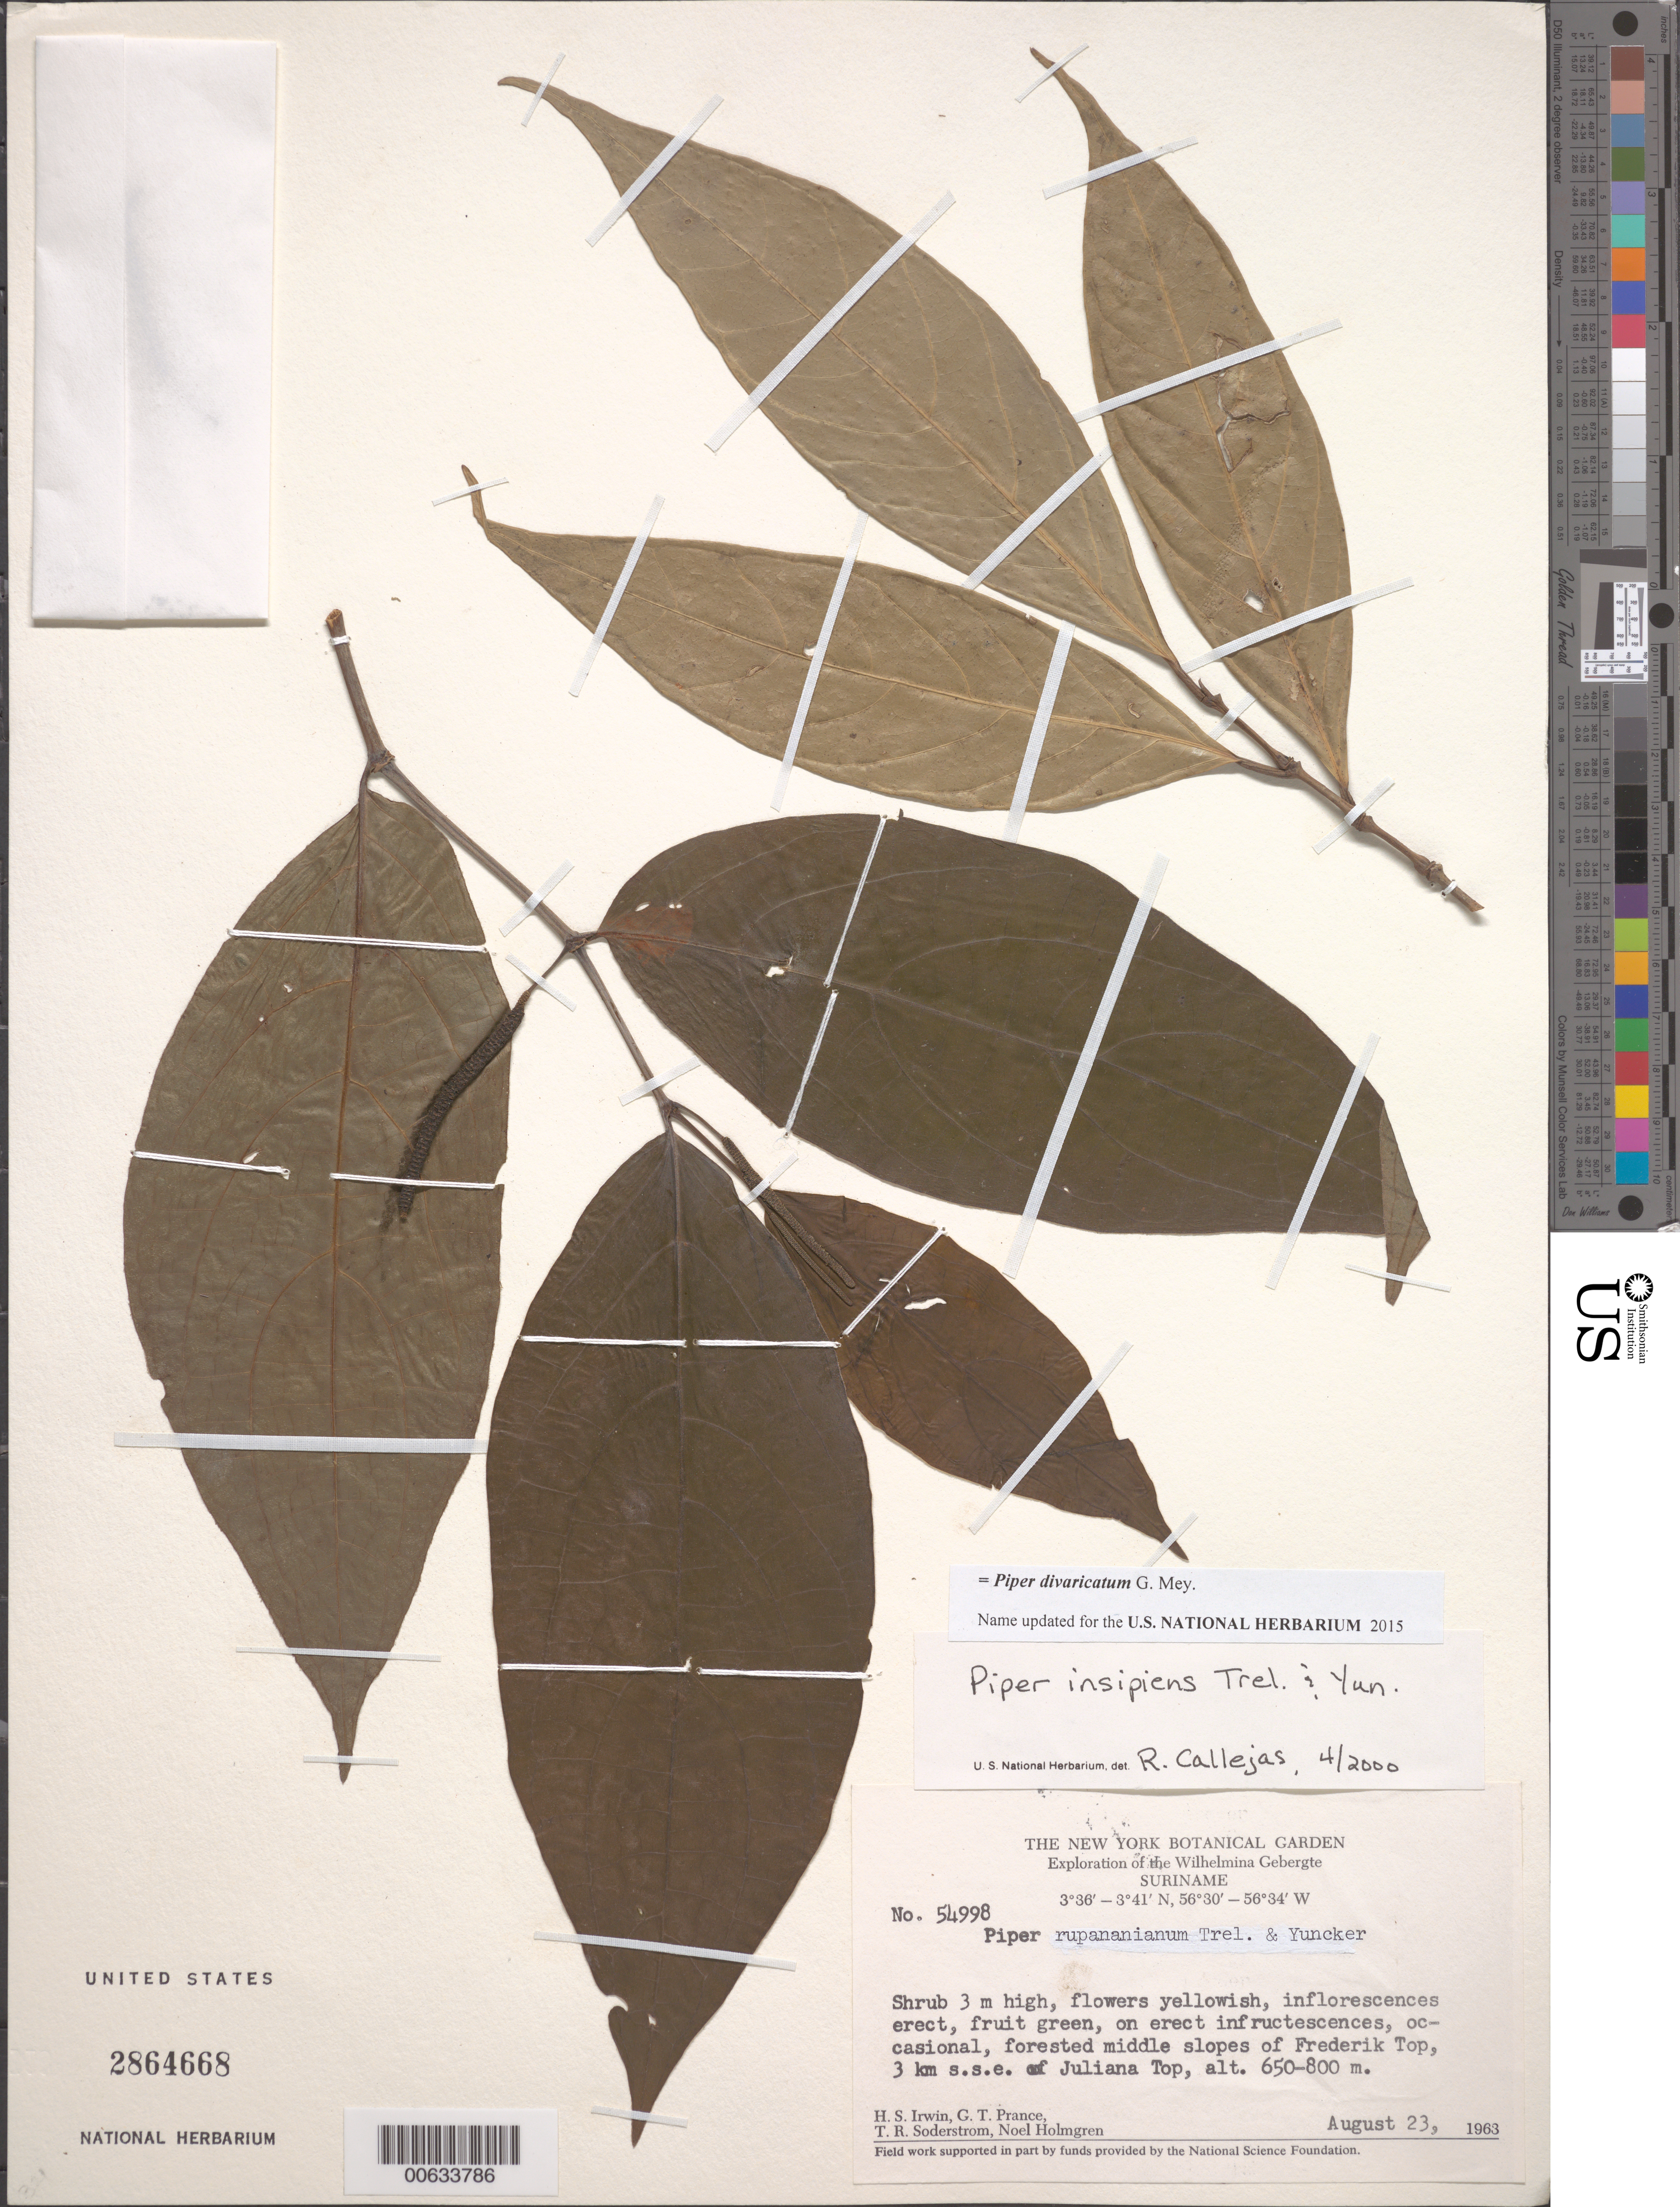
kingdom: Plantae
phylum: Tracheophyta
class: Magnoliopsida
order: Piperales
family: Piperaceae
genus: Piper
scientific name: Piper insipiens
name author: Trel. & Yunck.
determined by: Callejas, Ricardo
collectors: H. Irwin, G. T. Prance, T. R. Soderstrom & N. H. Holmgren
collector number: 54998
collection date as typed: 23-Aug-63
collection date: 1963-08-23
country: Suriname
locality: Frederik Top, 3 km SSE of Juliana Top, Wilhelmina Gebergte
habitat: Forested middle slopes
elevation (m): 650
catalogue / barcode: US 2864668